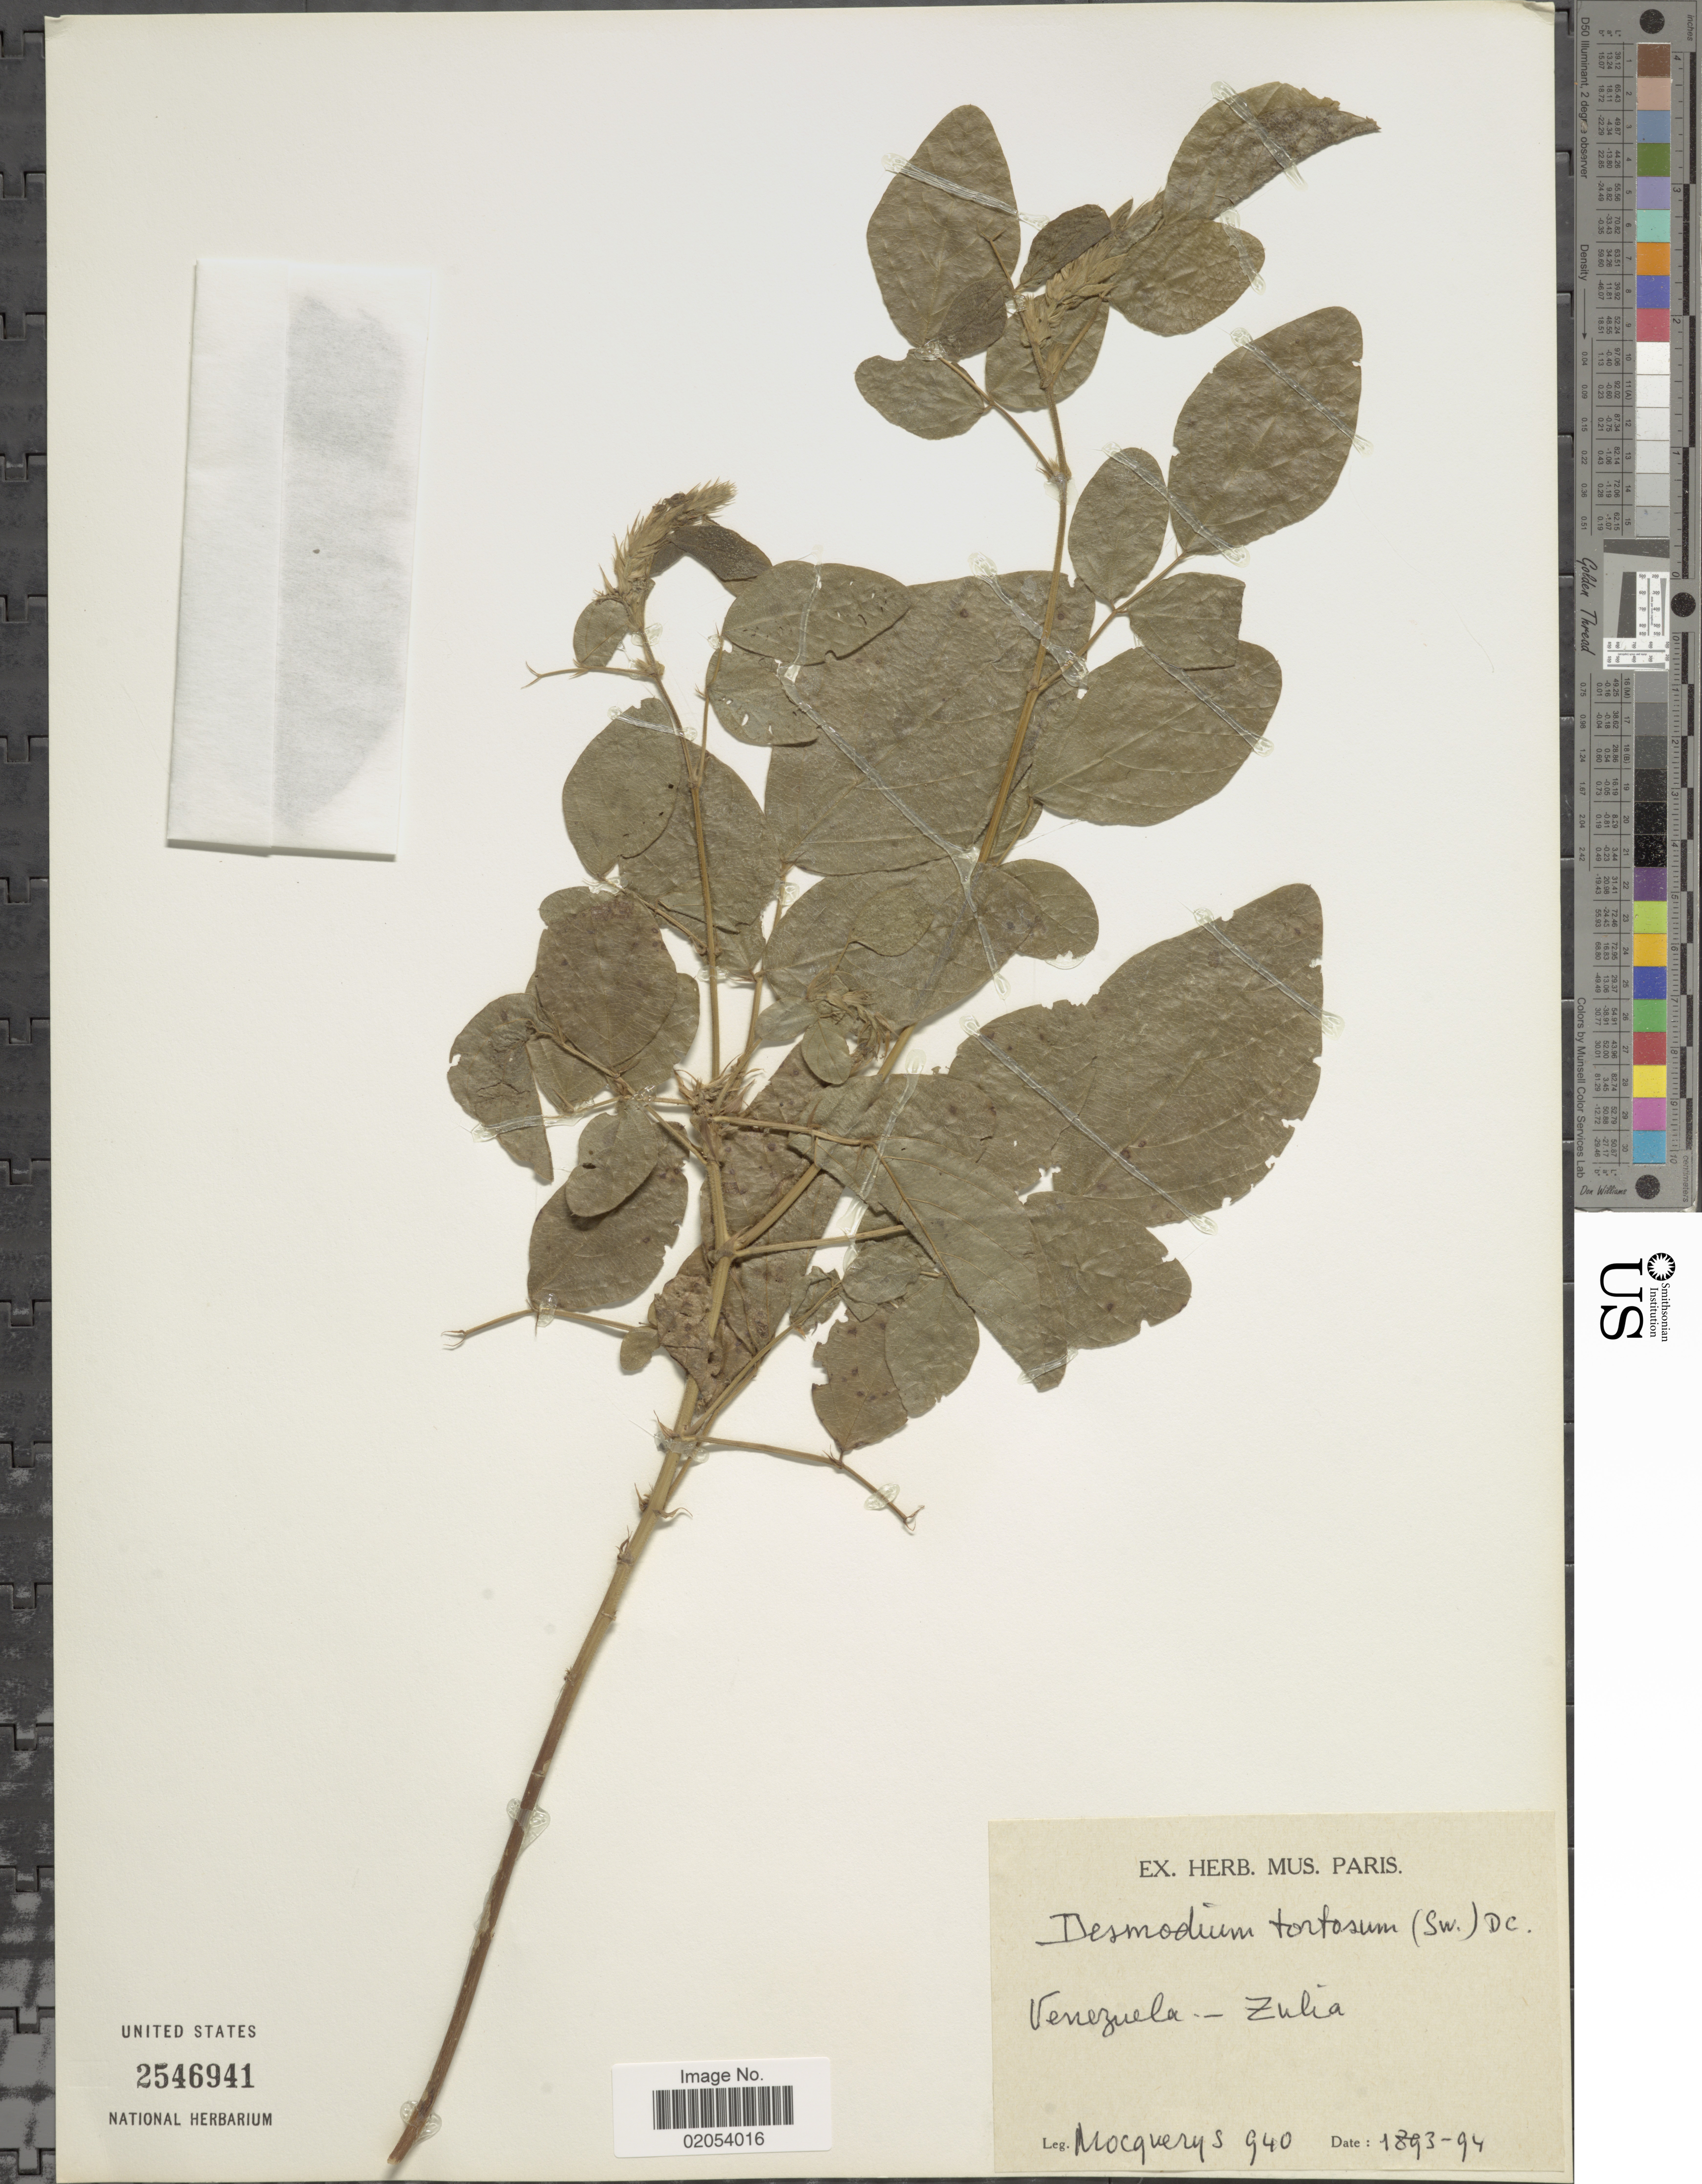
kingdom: Plantae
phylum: Tracheophyta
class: Magnoliopsida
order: Fabales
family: Fabaceae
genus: Desmodium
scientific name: Desmodium tortuosum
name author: (Sw.) DC.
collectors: A. Mocquerys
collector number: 940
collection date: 1893/1894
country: Venezuela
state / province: Zulia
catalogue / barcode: US 2546941